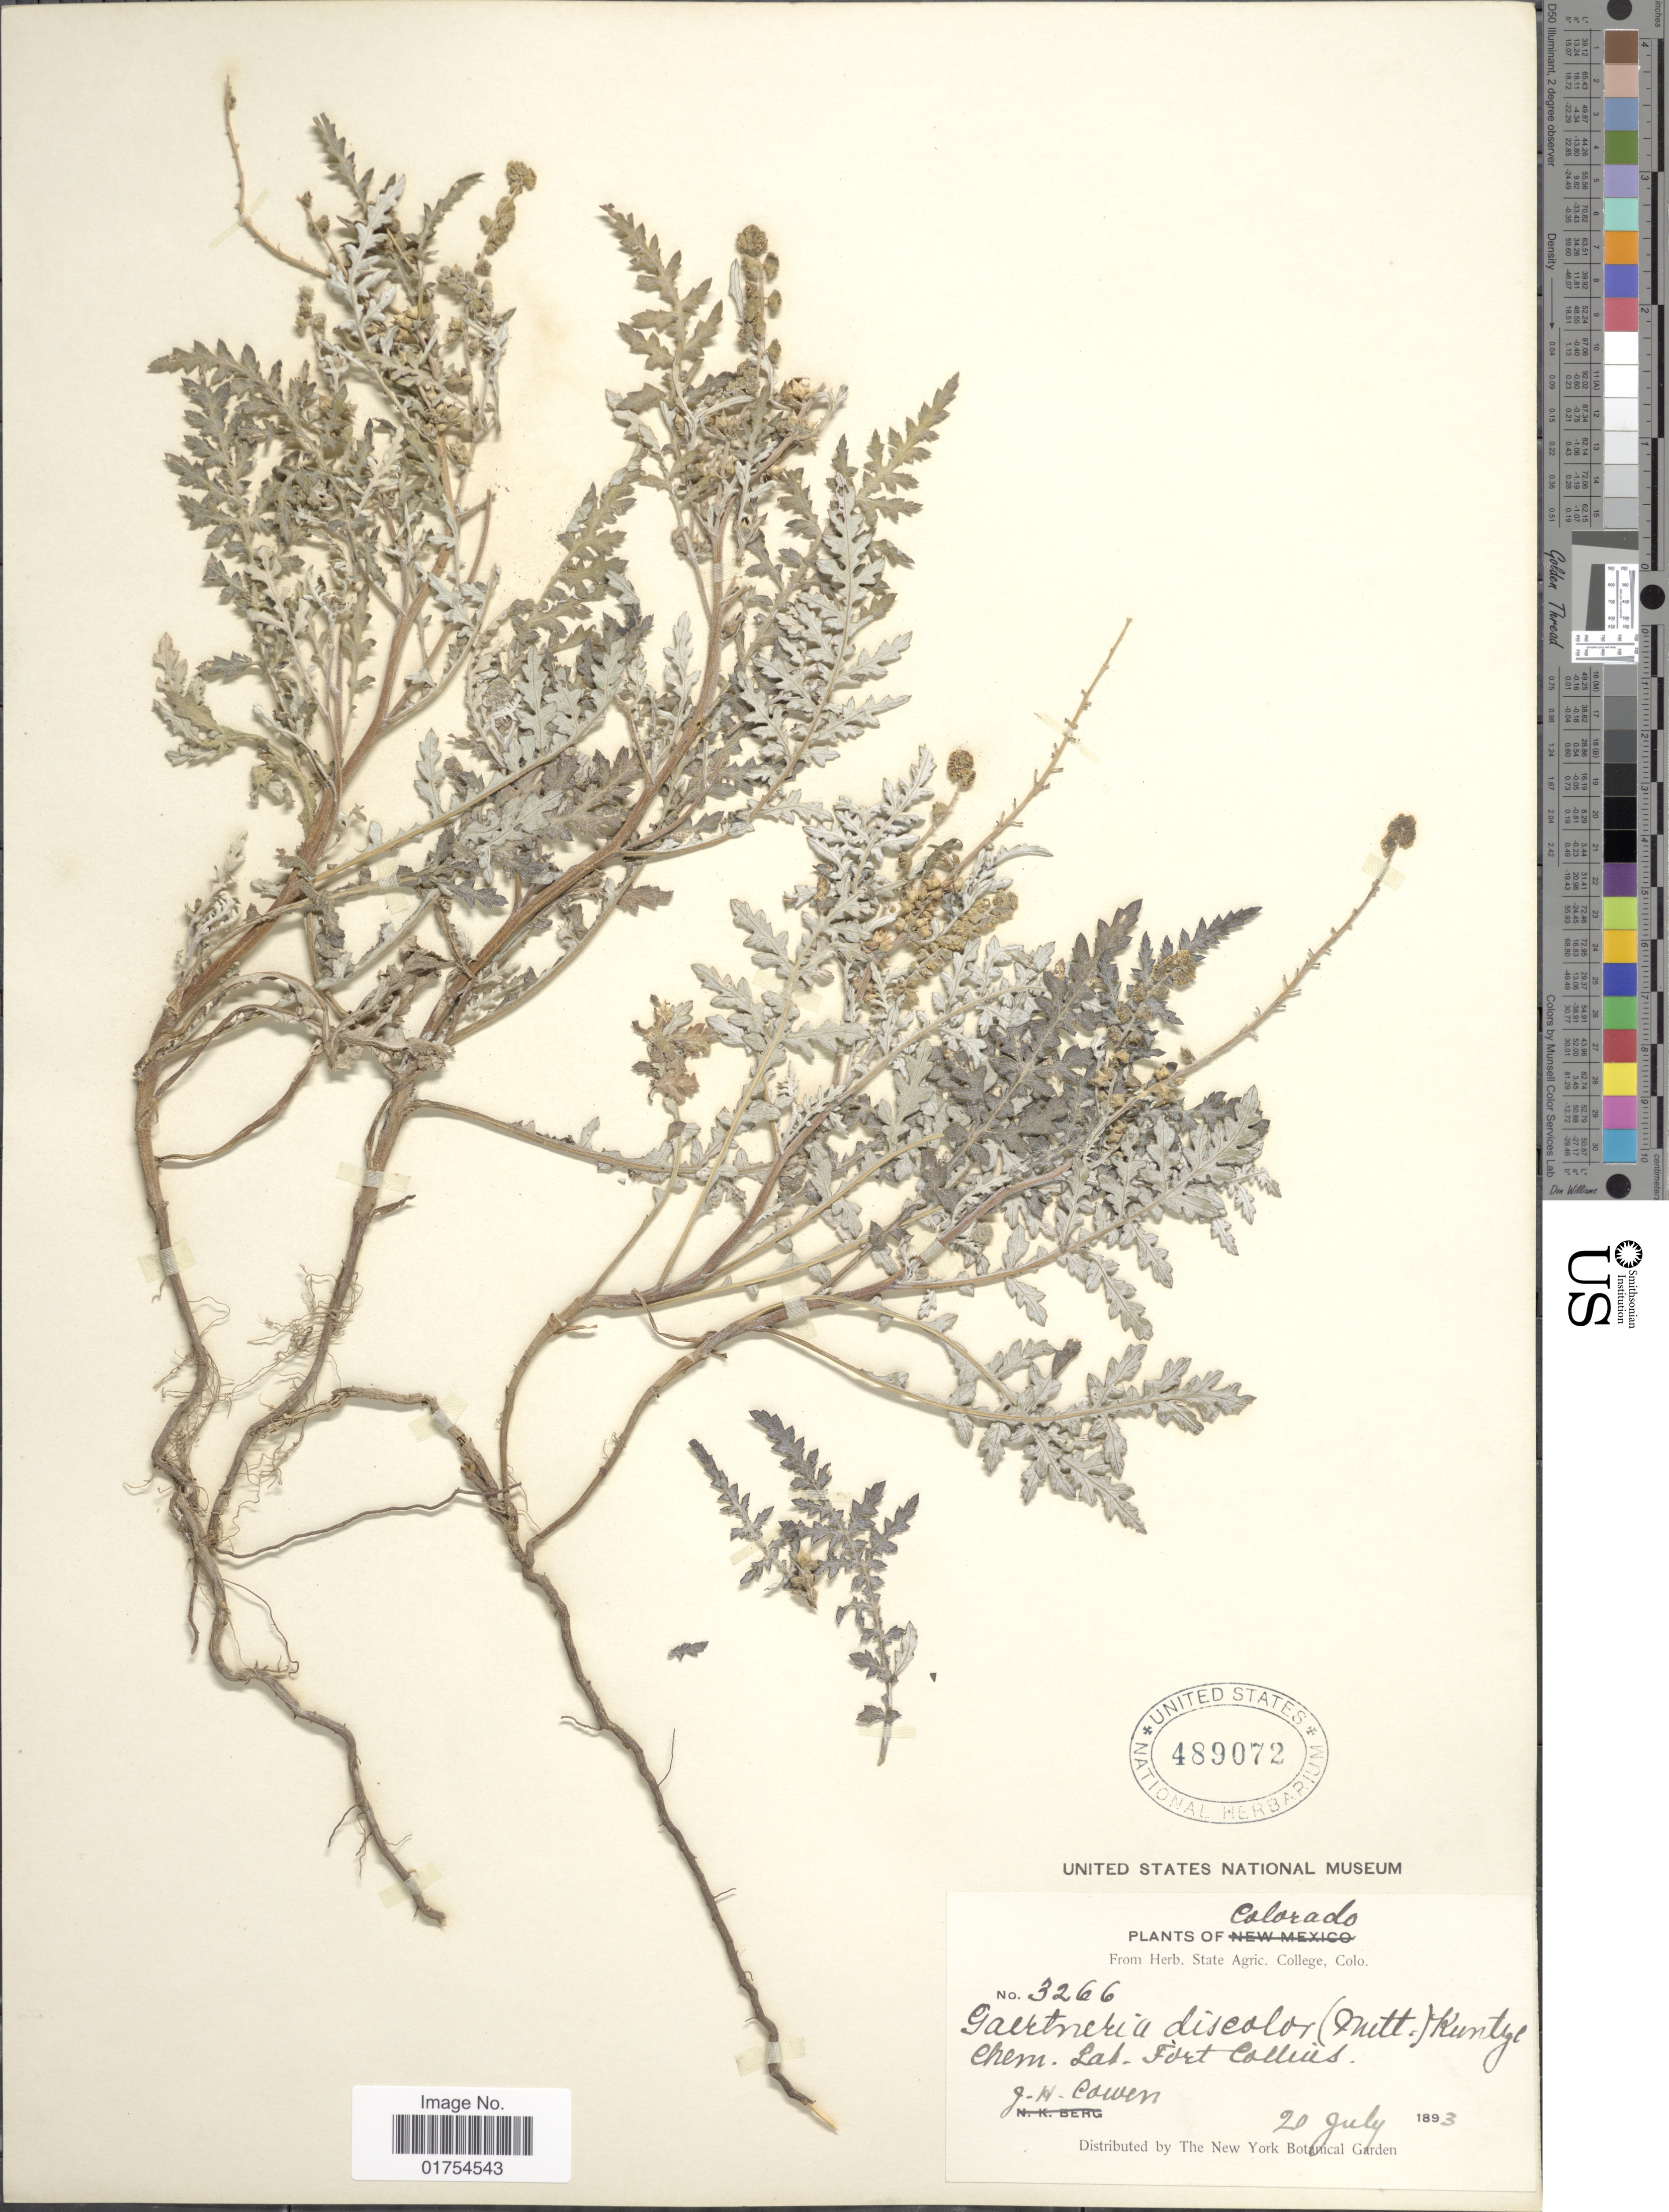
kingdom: Plantae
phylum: Tracheophyta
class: Magnoliopsida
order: Asterales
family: Asteraceae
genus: Franseria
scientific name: Franseria discolor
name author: Nutt.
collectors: J. H. Cowen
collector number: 3266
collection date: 1893-07-20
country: United States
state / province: Colorado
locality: Chem Lab. Fort Collins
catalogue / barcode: US 489072